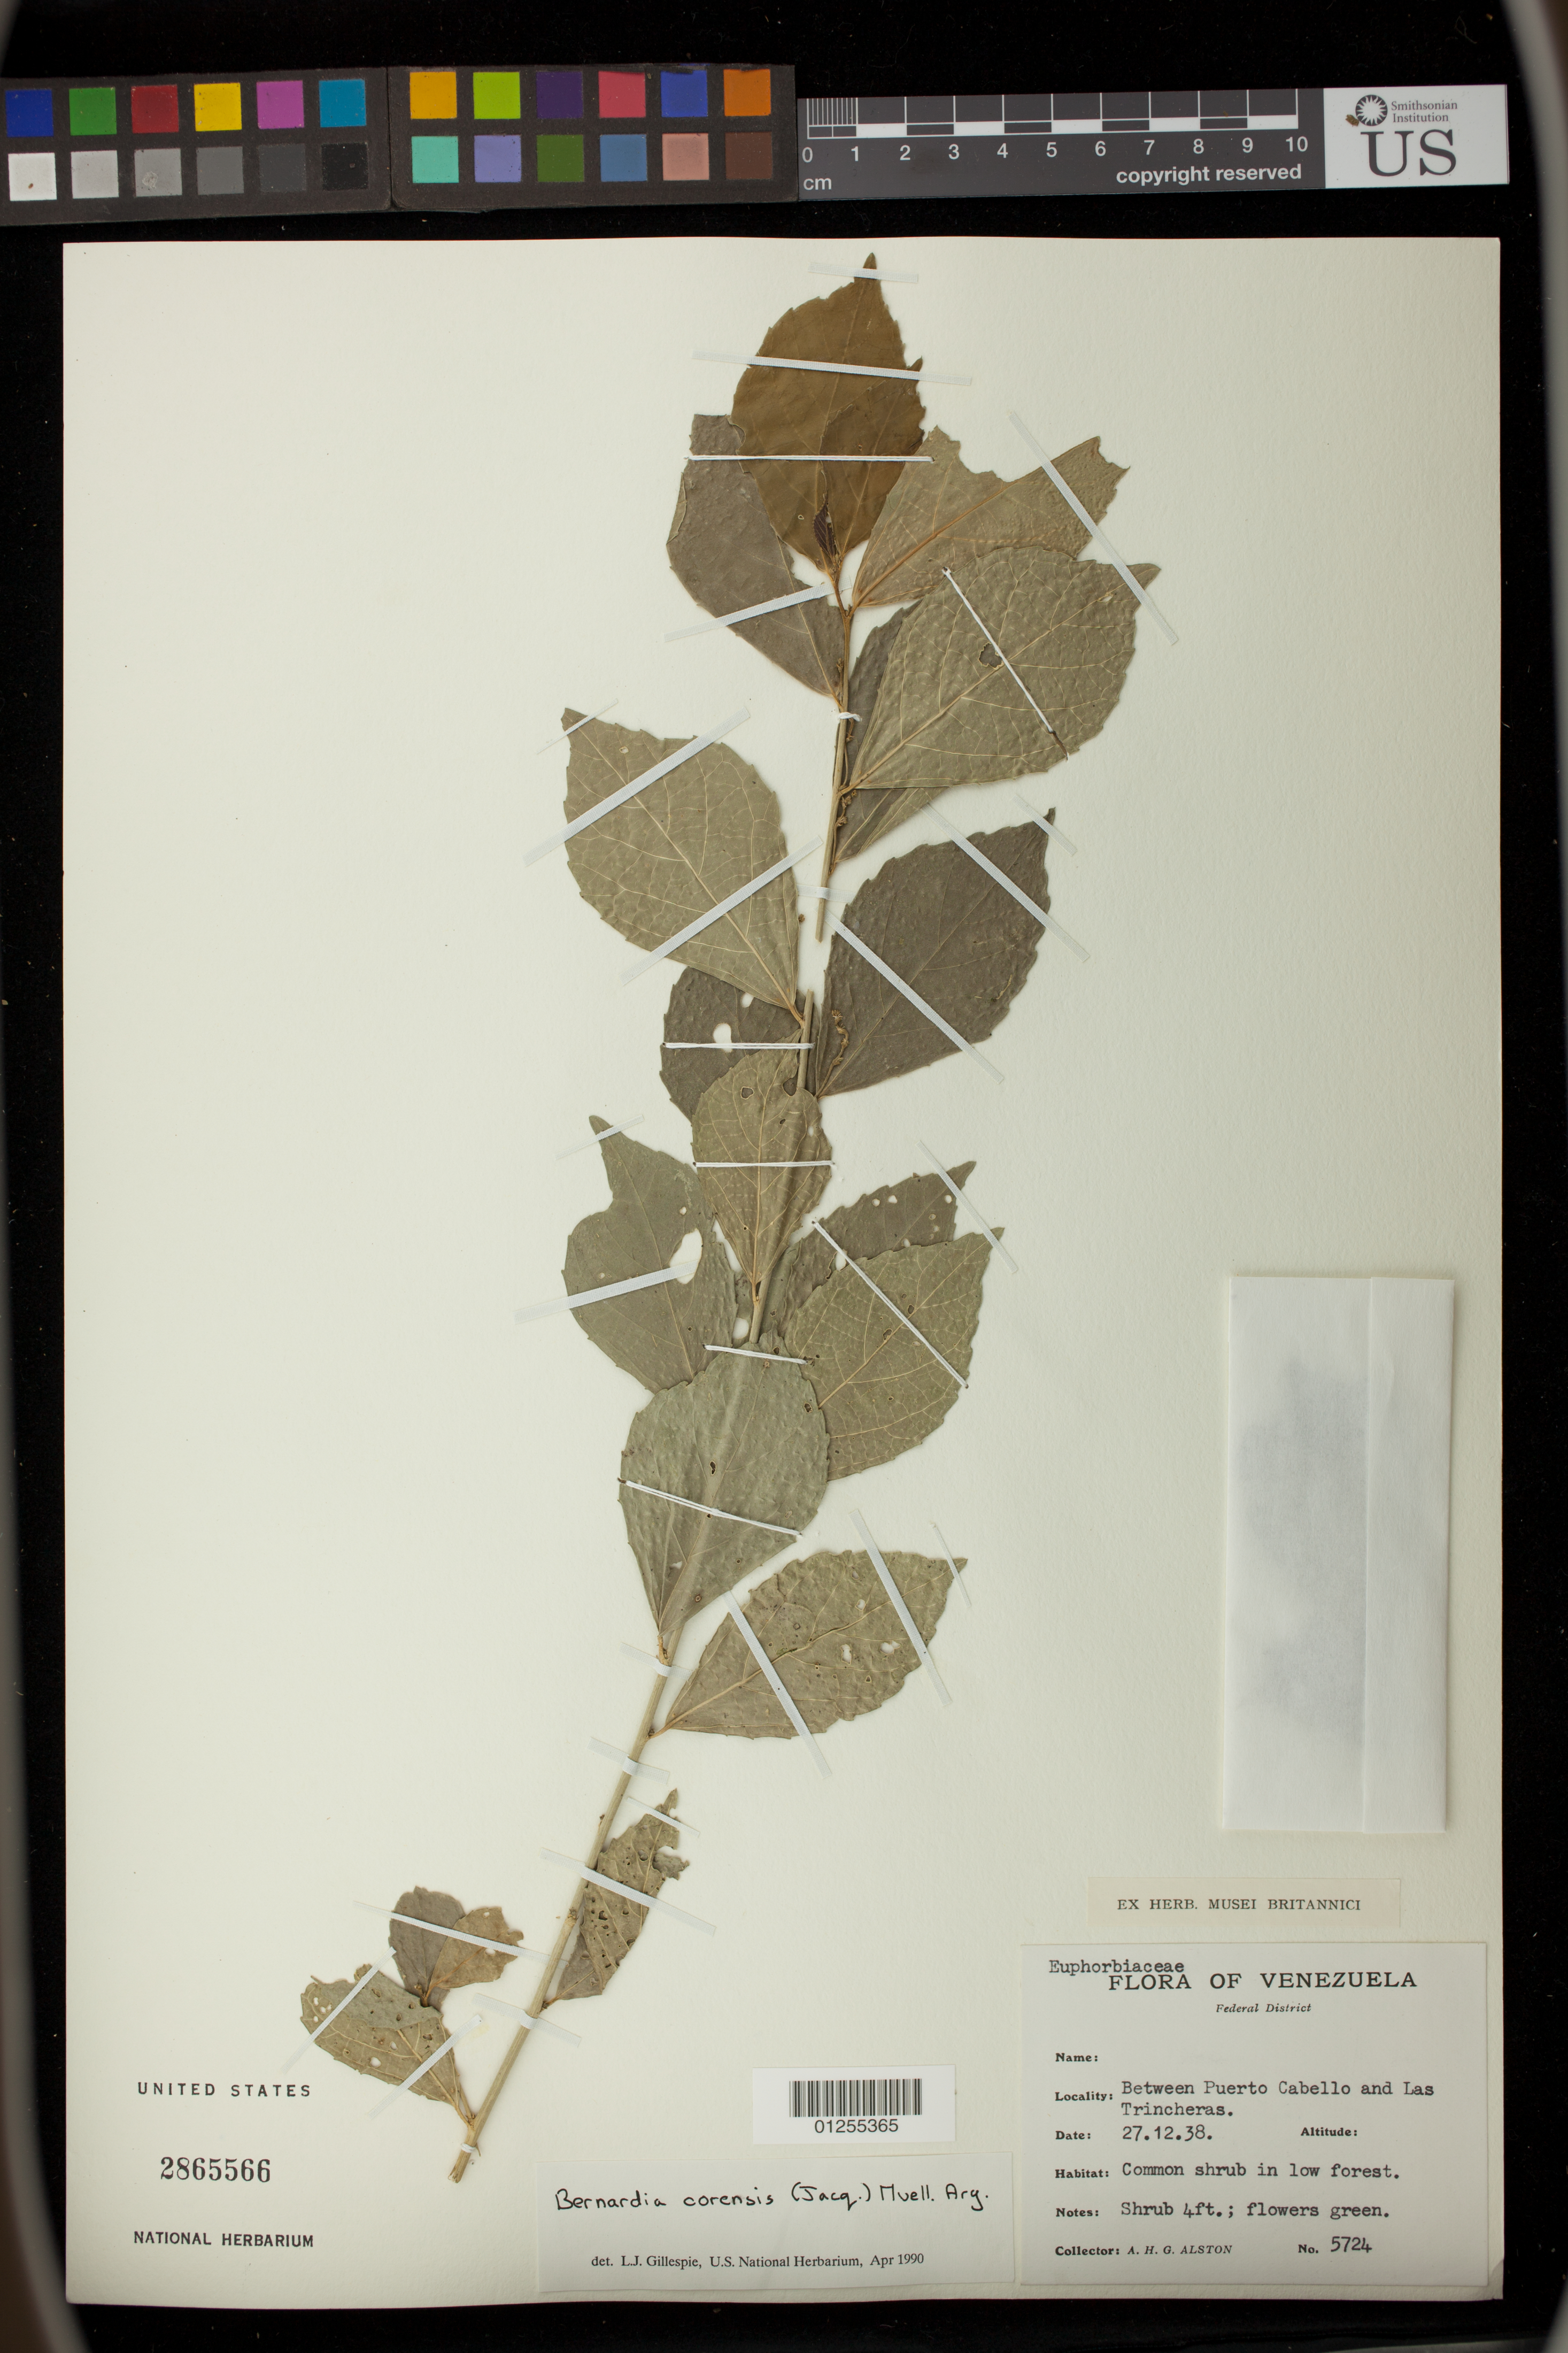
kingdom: Plantae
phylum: Tracheophyta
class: Magnoliopsida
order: Malpighiales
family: Euphorbiaceae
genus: Bernardia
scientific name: Bernardia corensis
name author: (Jacq.) Müll. Arg.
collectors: A. H. Alston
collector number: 5724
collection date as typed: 27 Dec 1938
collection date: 1938-12-27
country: Venezuela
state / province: Carabobo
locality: Between Puerto Cabello and Las Trincheras.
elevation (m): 100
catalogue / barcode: US 2865566